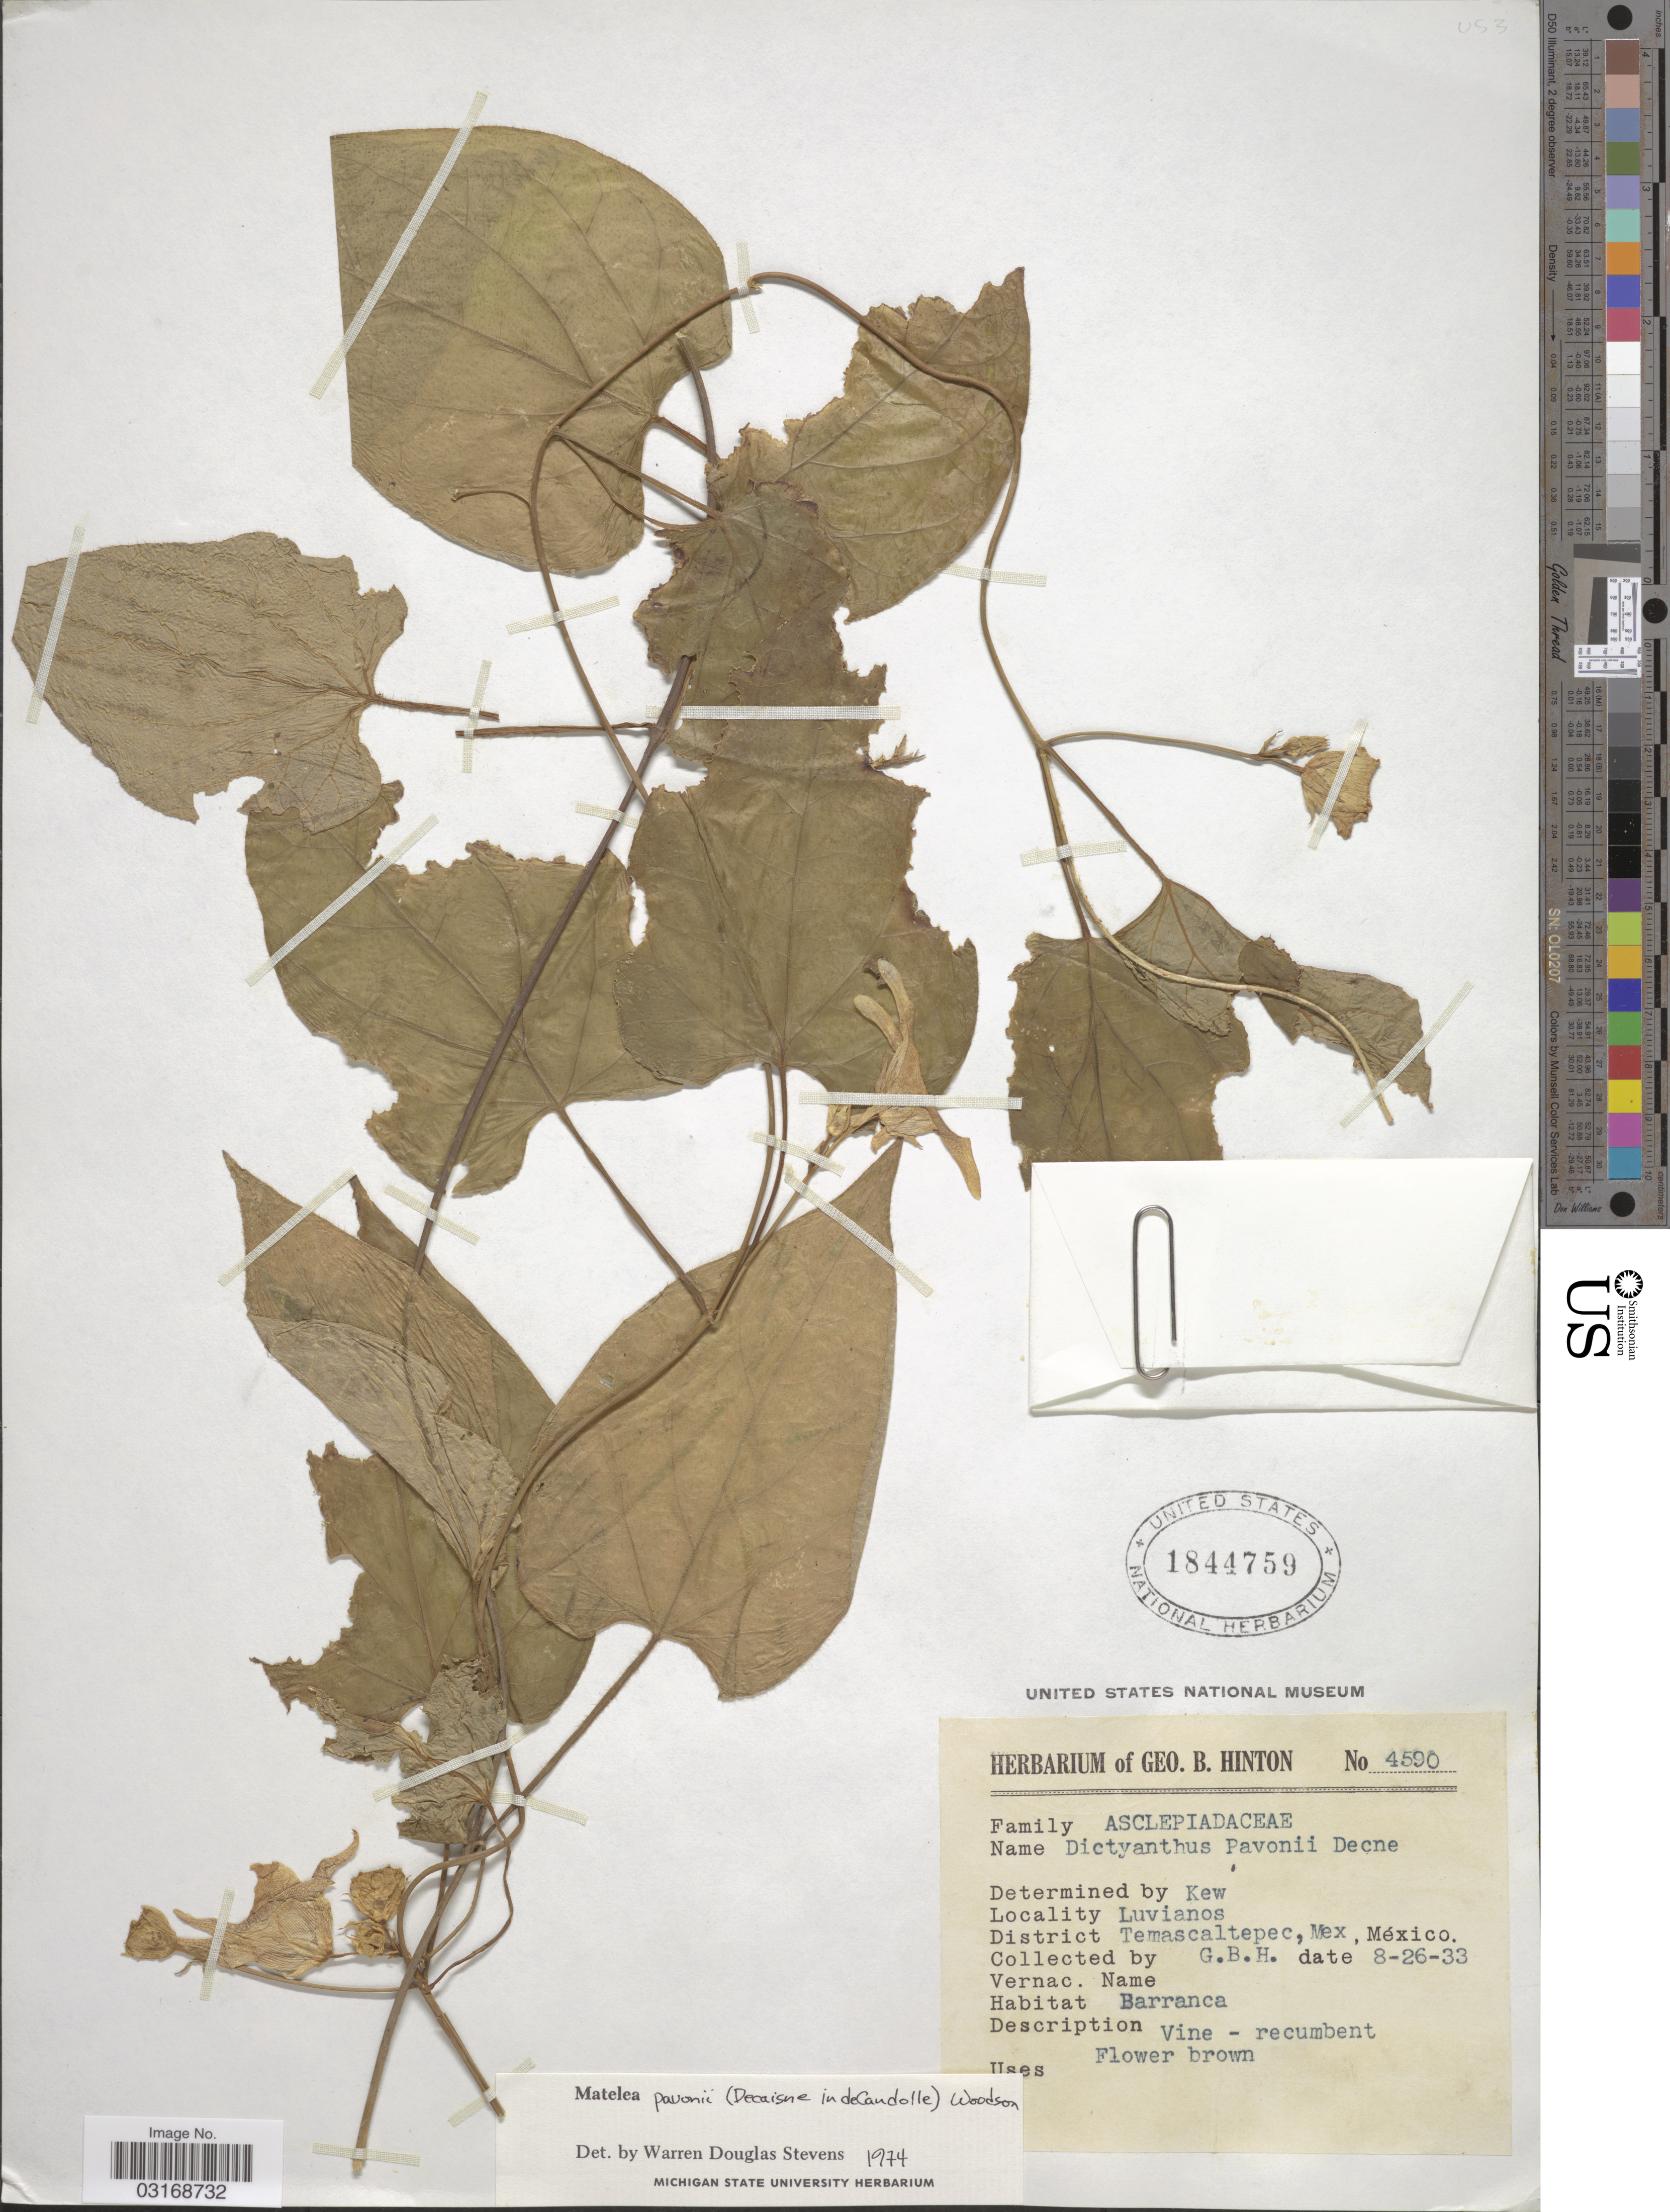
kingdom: Plantae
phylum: Tracheophyta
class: Magnoliopsida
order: Gentianales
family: Apocynaceae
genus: Matelea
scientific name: Matelea pavonii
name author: (Decne.) Woodson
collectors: G. B. Hinton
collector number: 4590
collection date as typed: Transcribed d/m/y: 26/8/33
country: Mexico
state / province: México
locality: Luvianos. District Temascaltepec, Mex.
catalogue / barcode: US 1844759